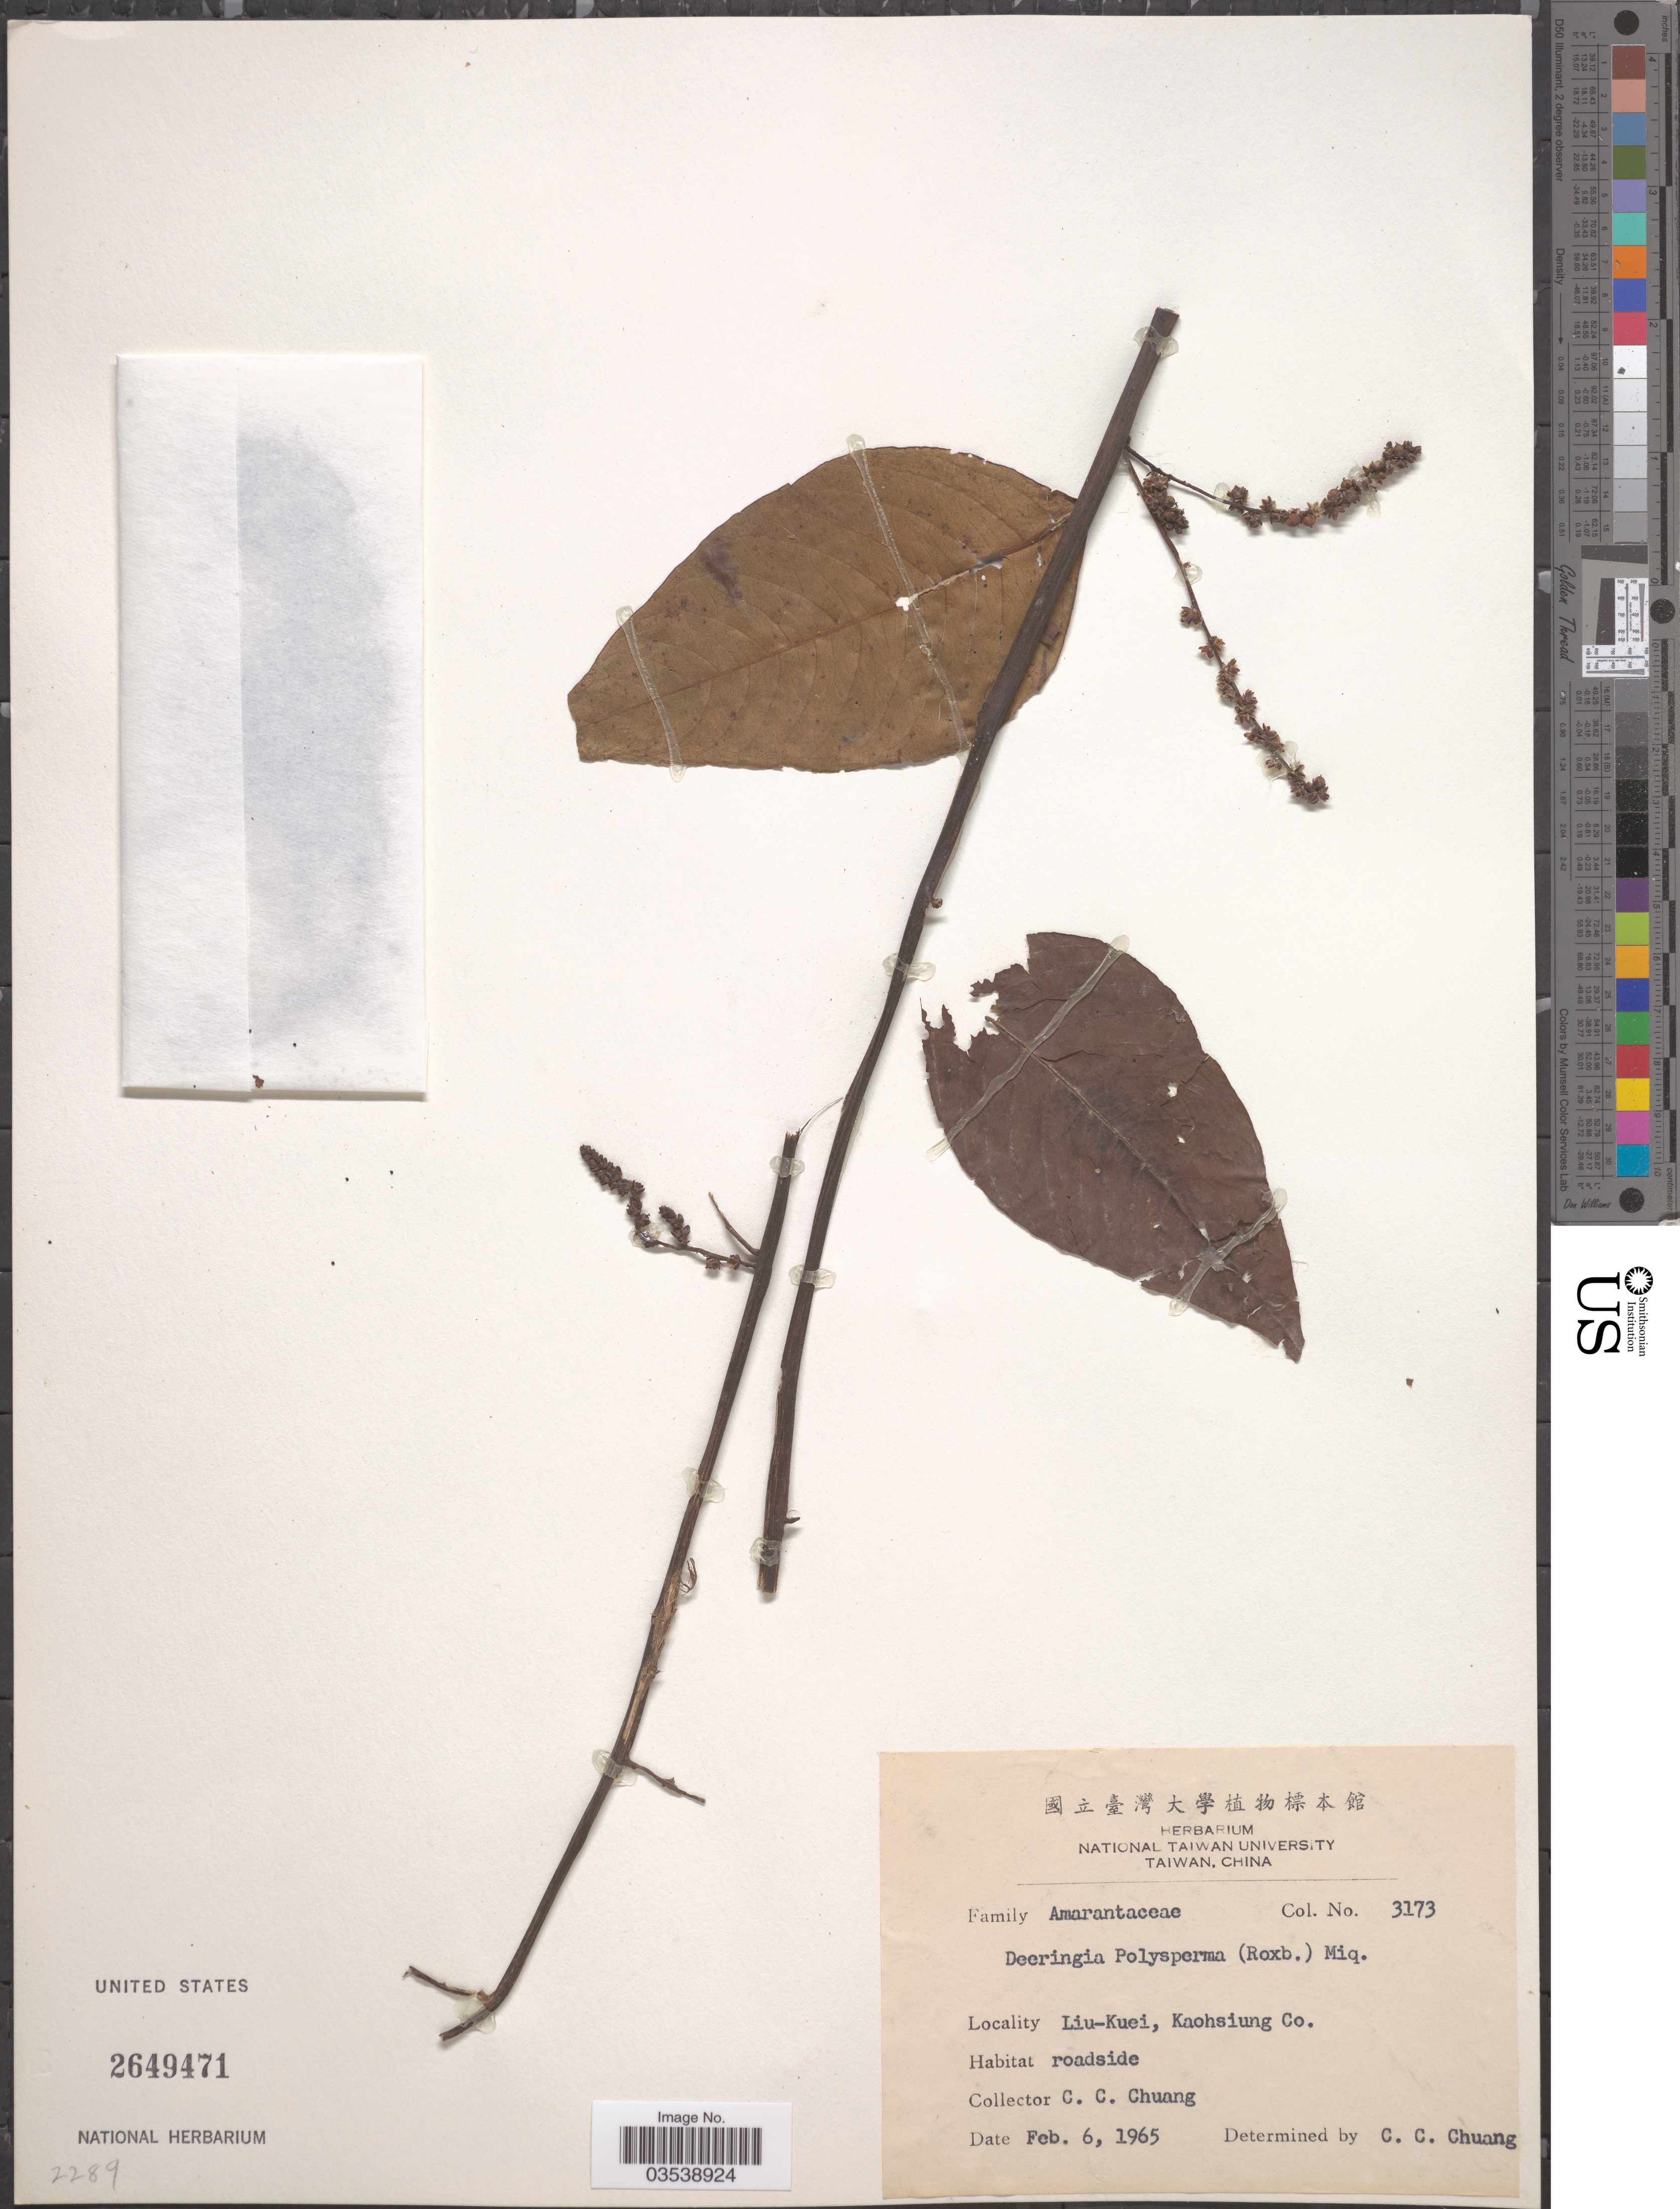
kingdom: Plantae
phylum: Tracheophyta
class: Magnoliopsida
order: Caryophyllales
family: Amaranthaceae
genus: Deeringia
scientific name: Deeringia polysperma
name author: (Roxb.) Moq.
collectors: C. C. Chuang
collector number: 3173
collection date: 1965-02-06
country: Taiwan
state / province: Kaohsiung City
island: Taiwan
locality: Liu-Kuei, Kaohsiung Co.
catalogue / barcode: US 2649471